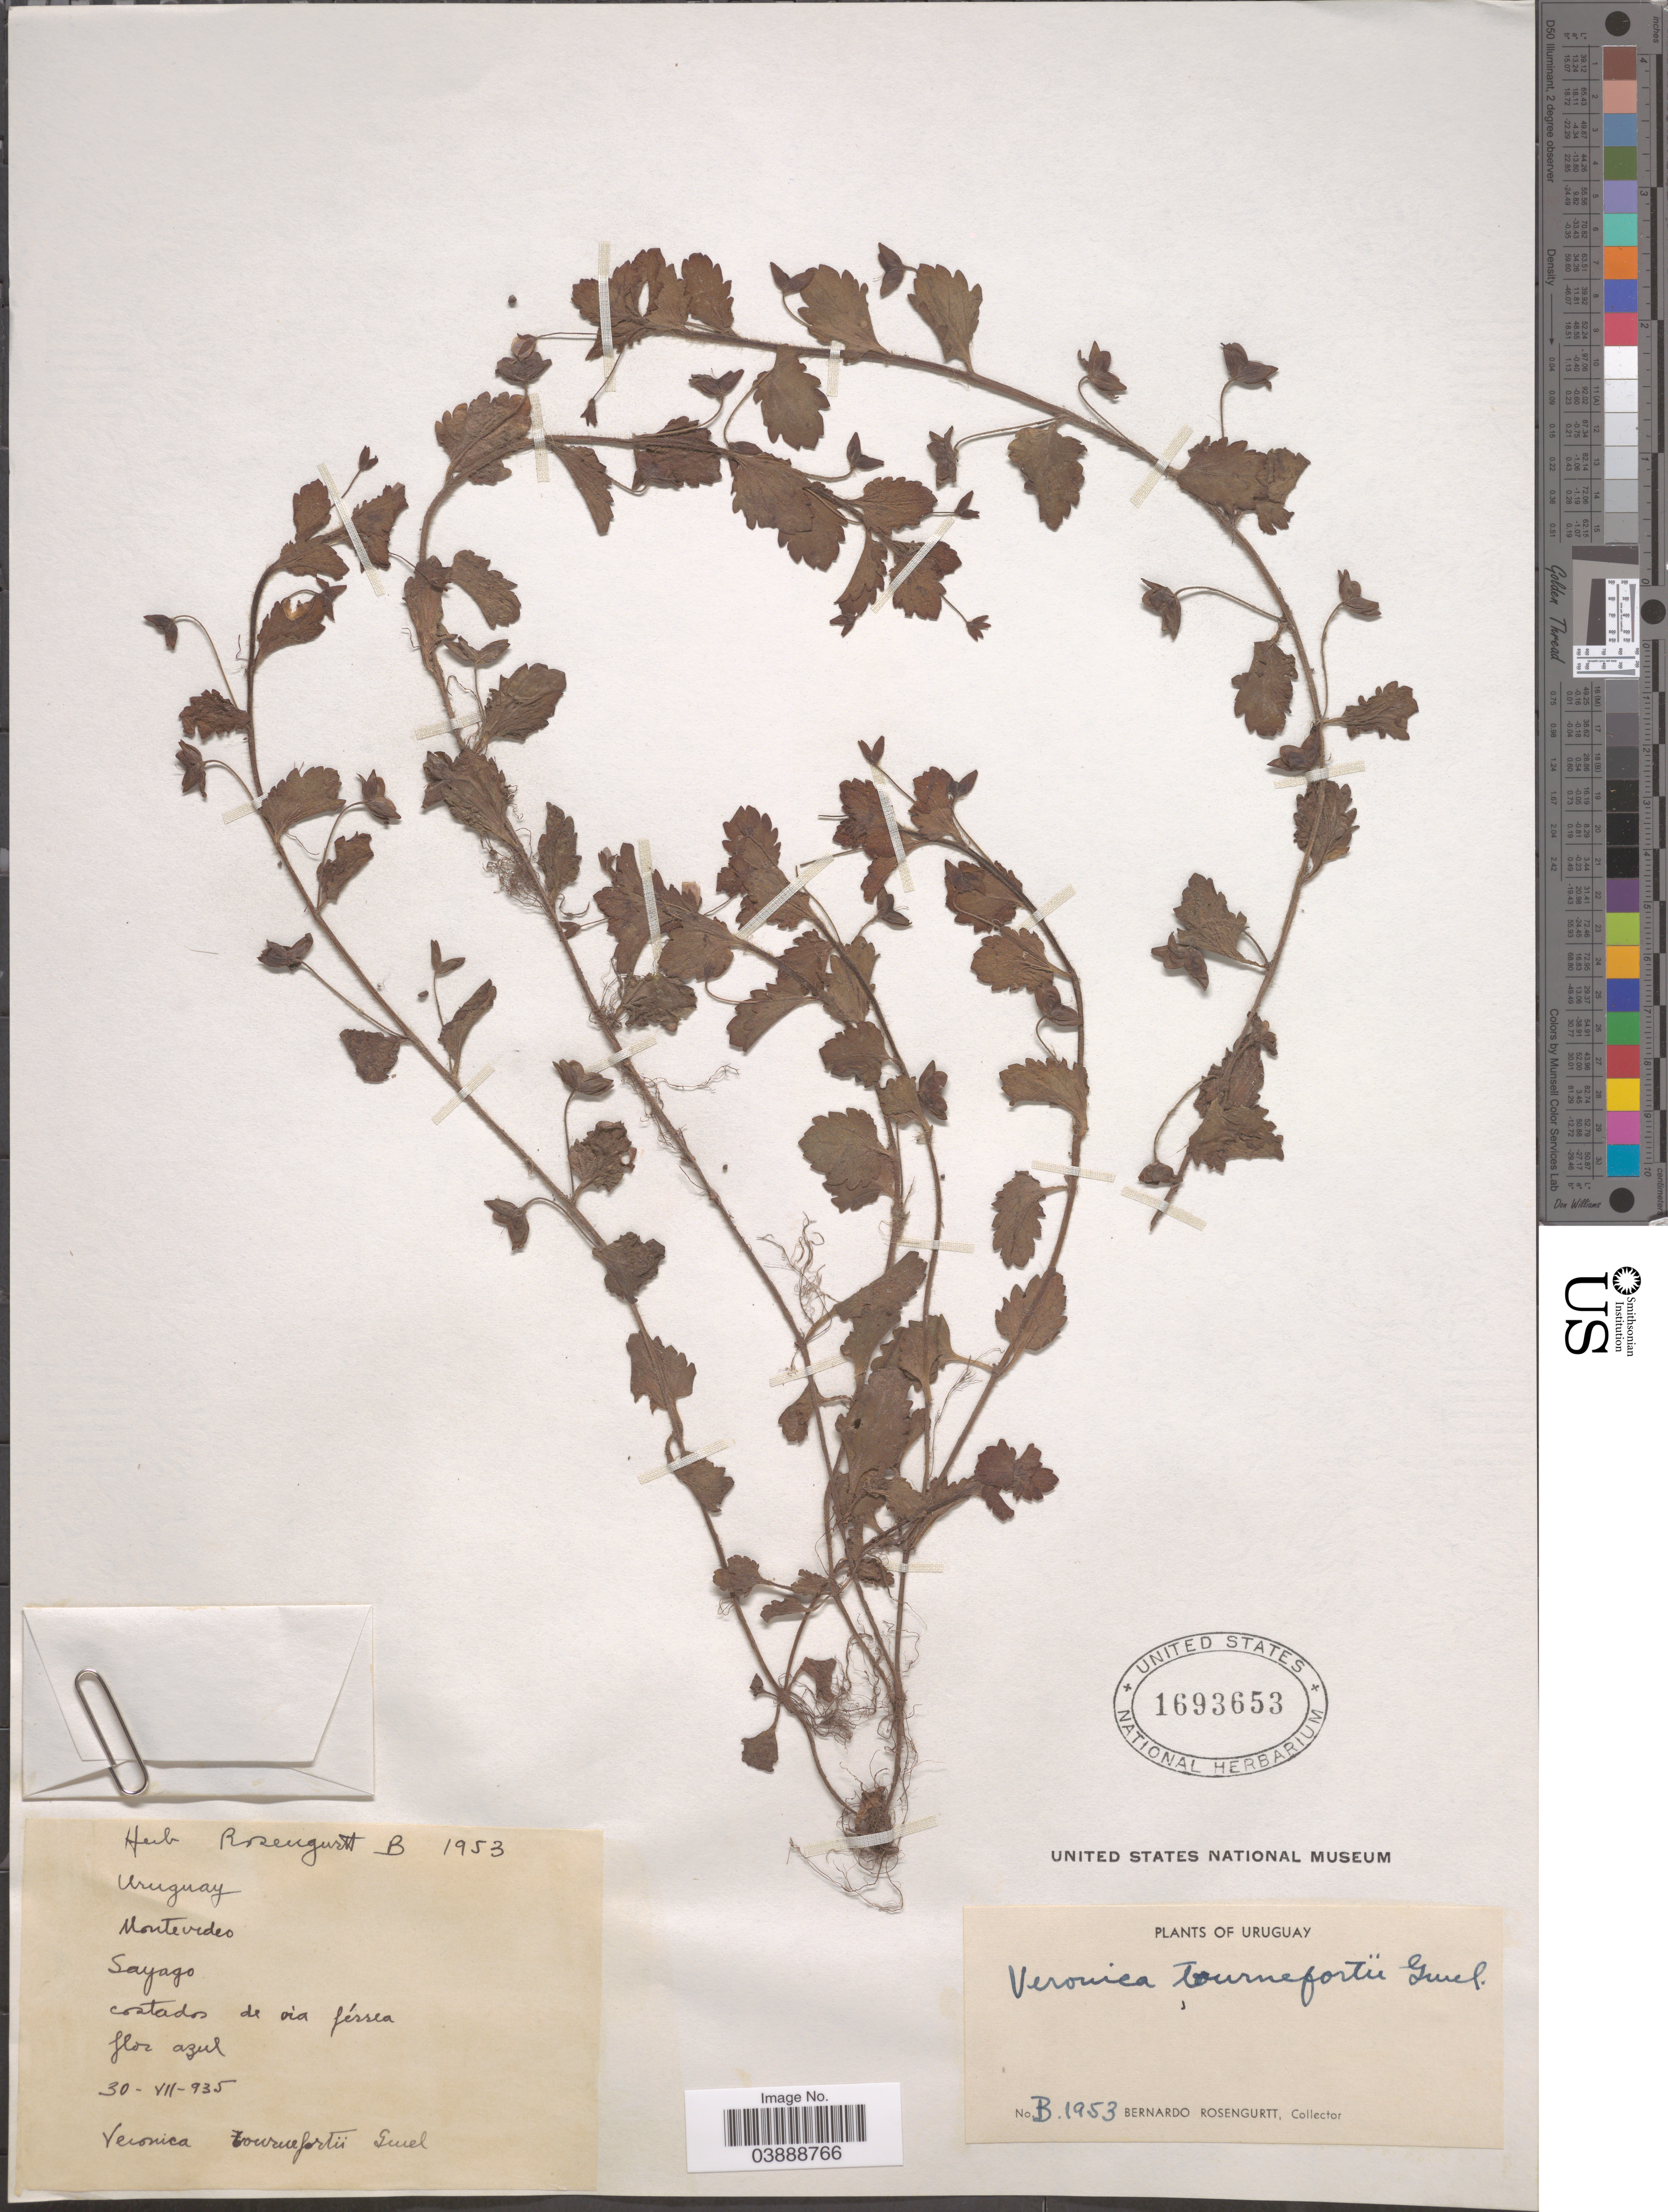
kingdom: Plantae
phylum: Tracheophyta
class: Magnoliopsida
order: Lamiales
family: Plantaginaceae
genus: Veronica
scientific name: Veronica persica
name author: Poir.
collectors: B. Rosengurtt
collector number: B1953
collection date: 1935-07-30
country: Uruguay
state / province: Montevideo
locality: Sayago costados de oia férrea.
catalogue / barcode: US 1963653